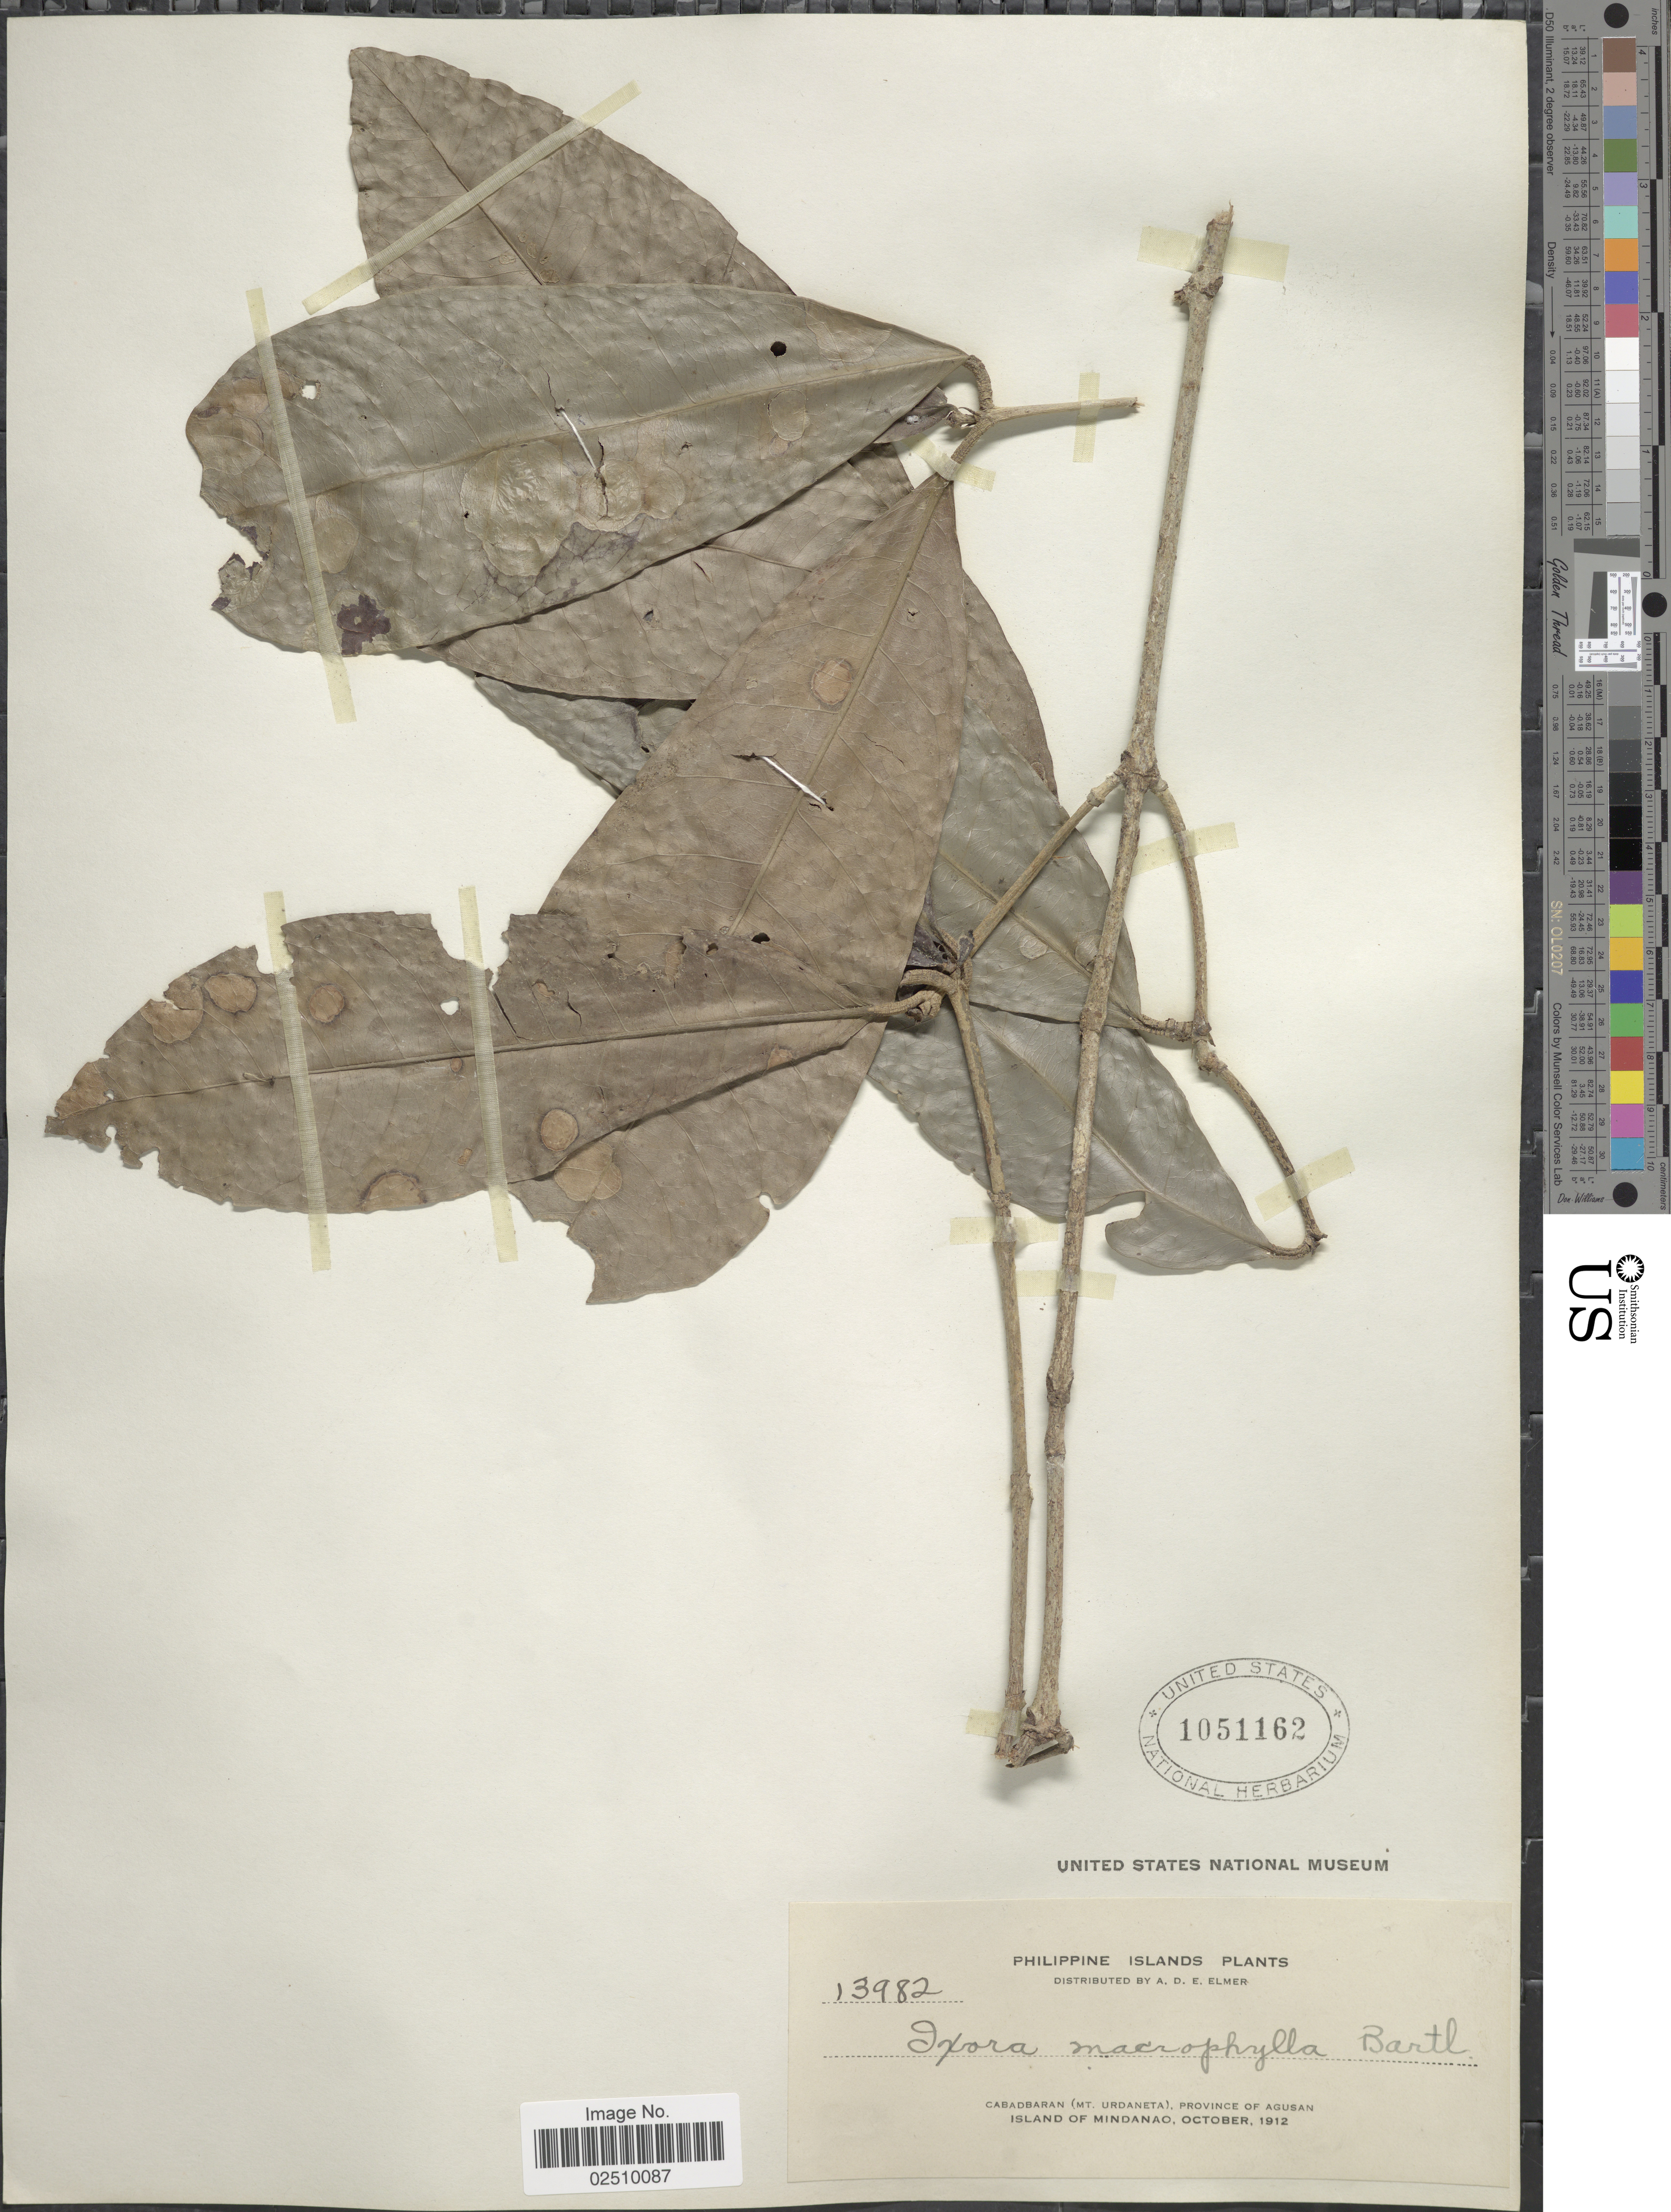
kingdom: Plantae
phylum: Tracheophyta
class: Magnoliopsida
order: Gentianales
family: Rubiaceae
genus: Ixora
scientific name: Ixora macrophylla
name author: Bartl. ex DC.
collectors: A. D. E. Elmer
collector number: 13982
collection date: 1912-10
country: Philippines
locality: Cabadbaran (Mt. Urdaneta), Province of Agusan. Island of Mindanao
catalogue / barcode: US 1051162